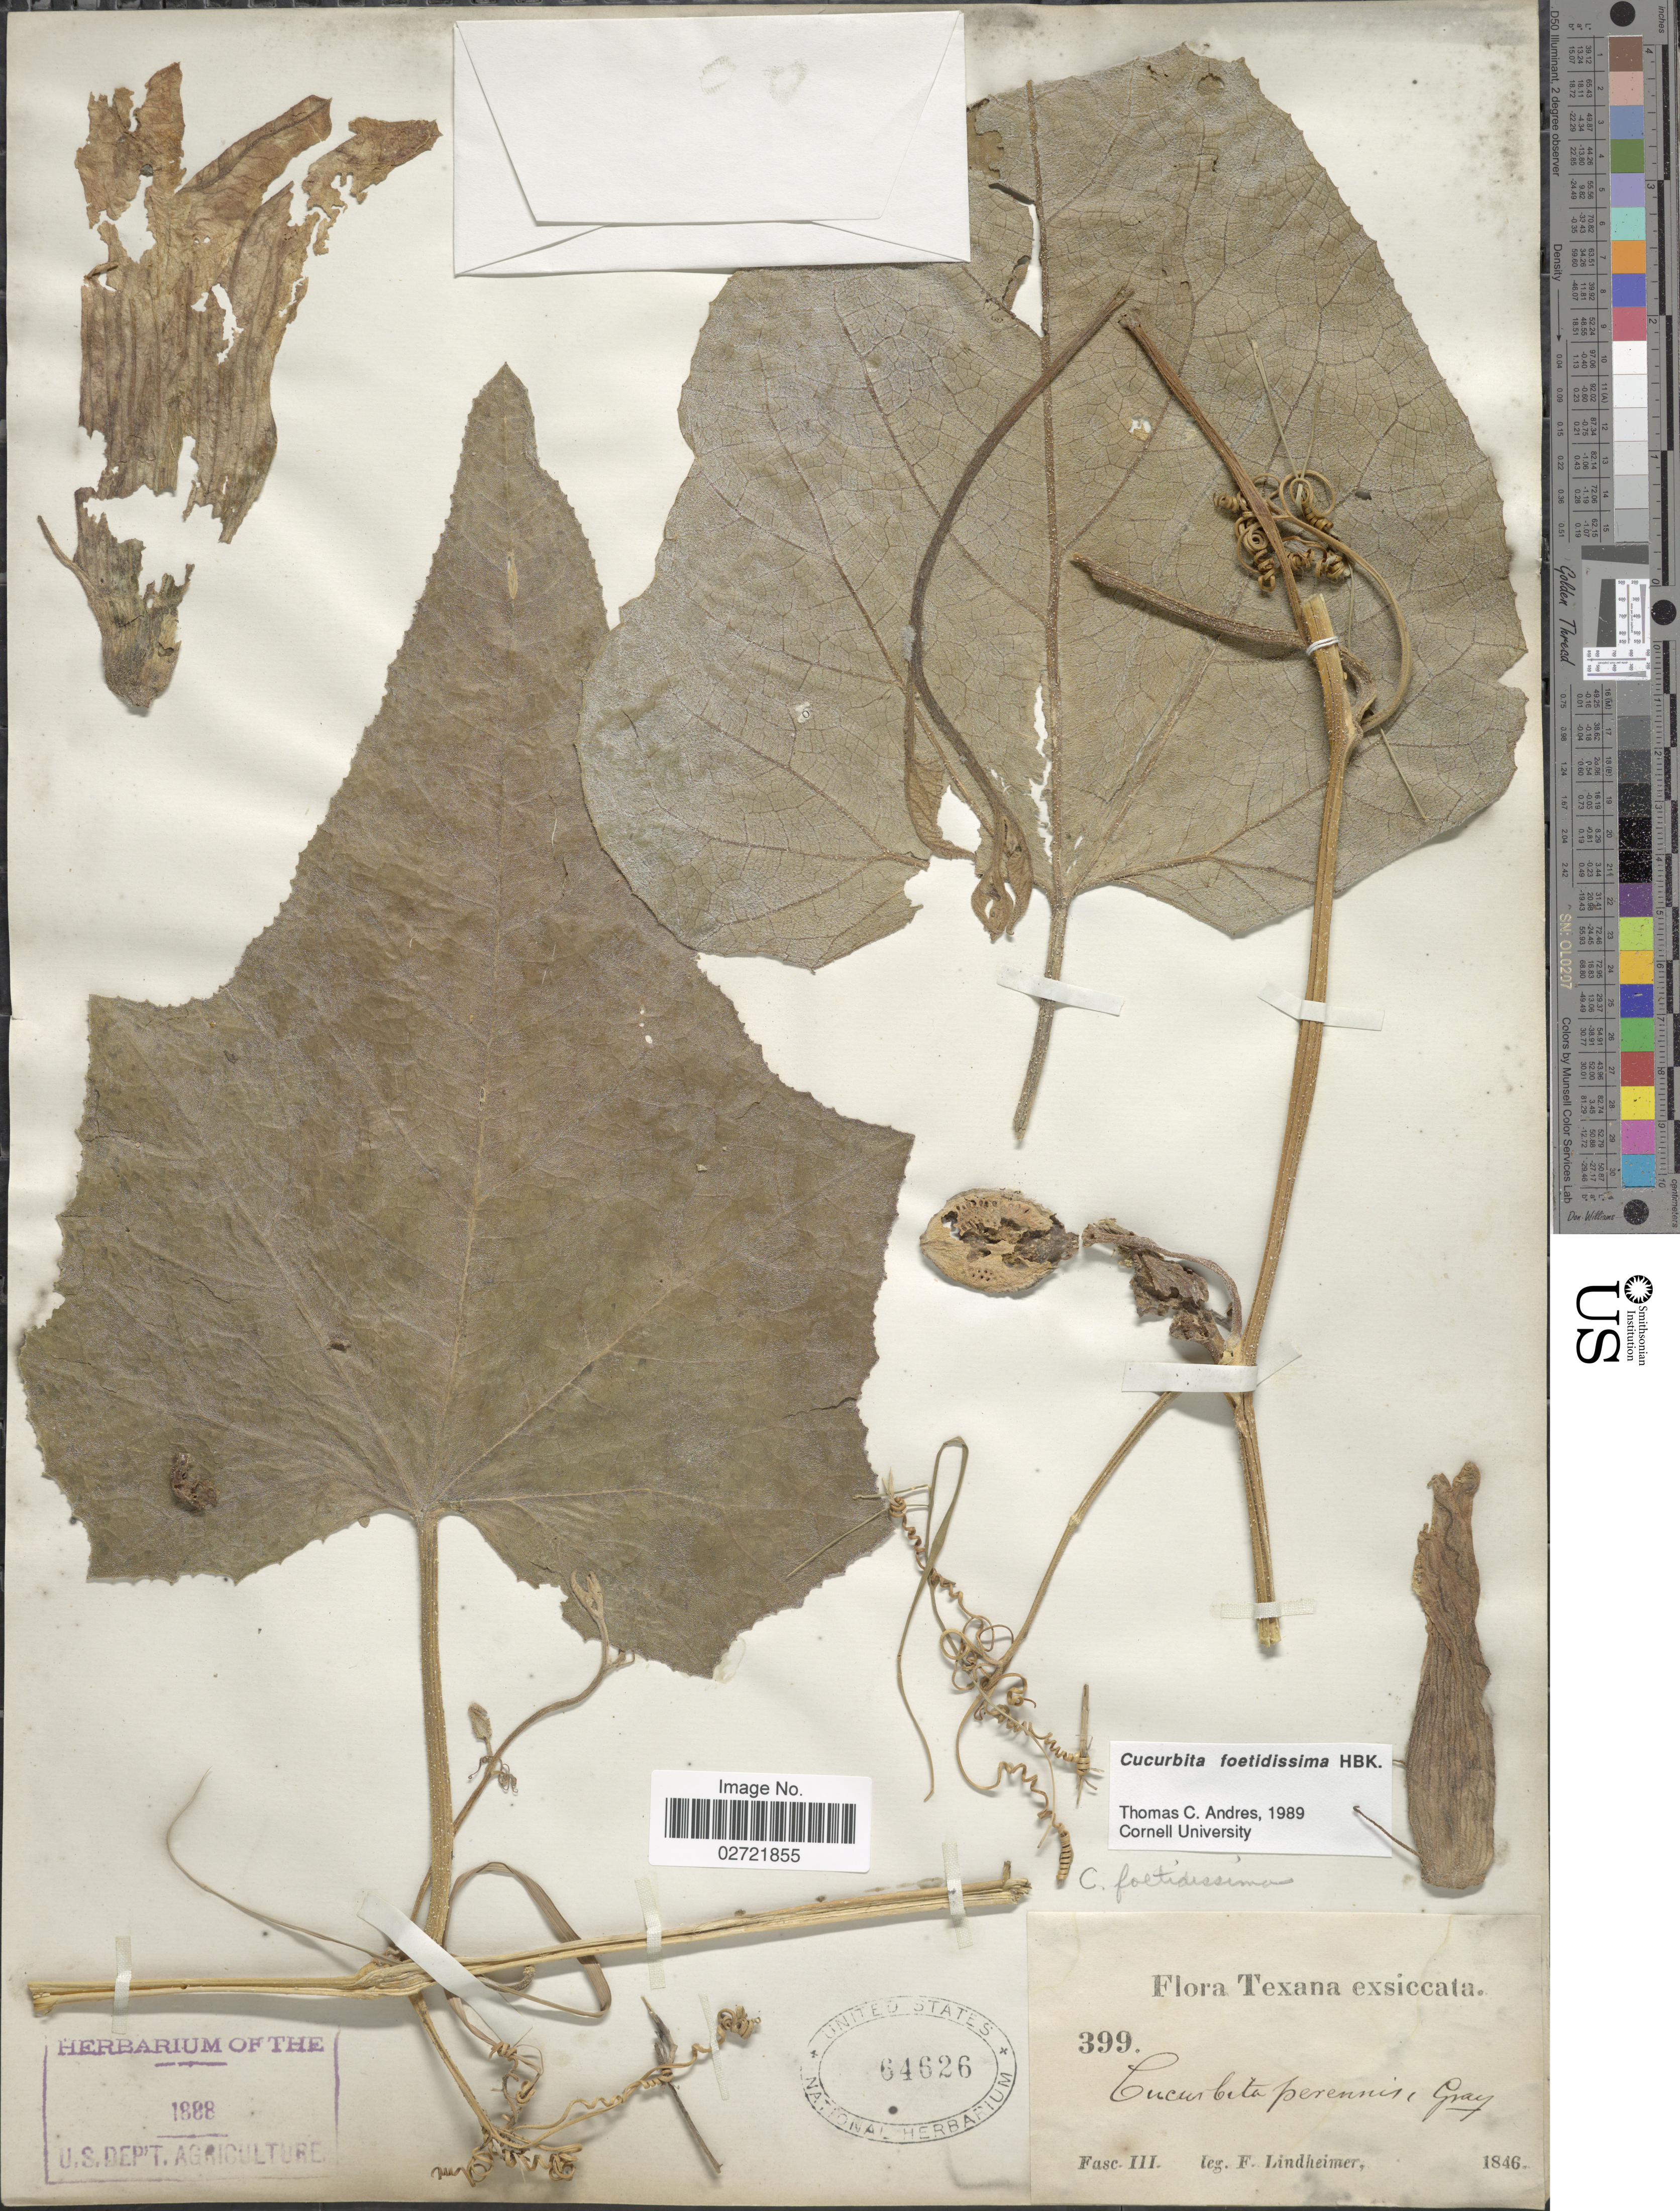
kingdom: Plantae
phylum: Tracheophyta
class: Magnoliopsida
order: Cucurbitales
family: Cucurbitaceae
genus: Cucurbita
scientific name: Cucurbita foetidissima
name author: Kunth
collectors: F. J. Lindheimer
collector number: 399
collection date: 1846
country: United States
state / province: Texas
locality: Fasc. III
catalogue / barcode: US 64626